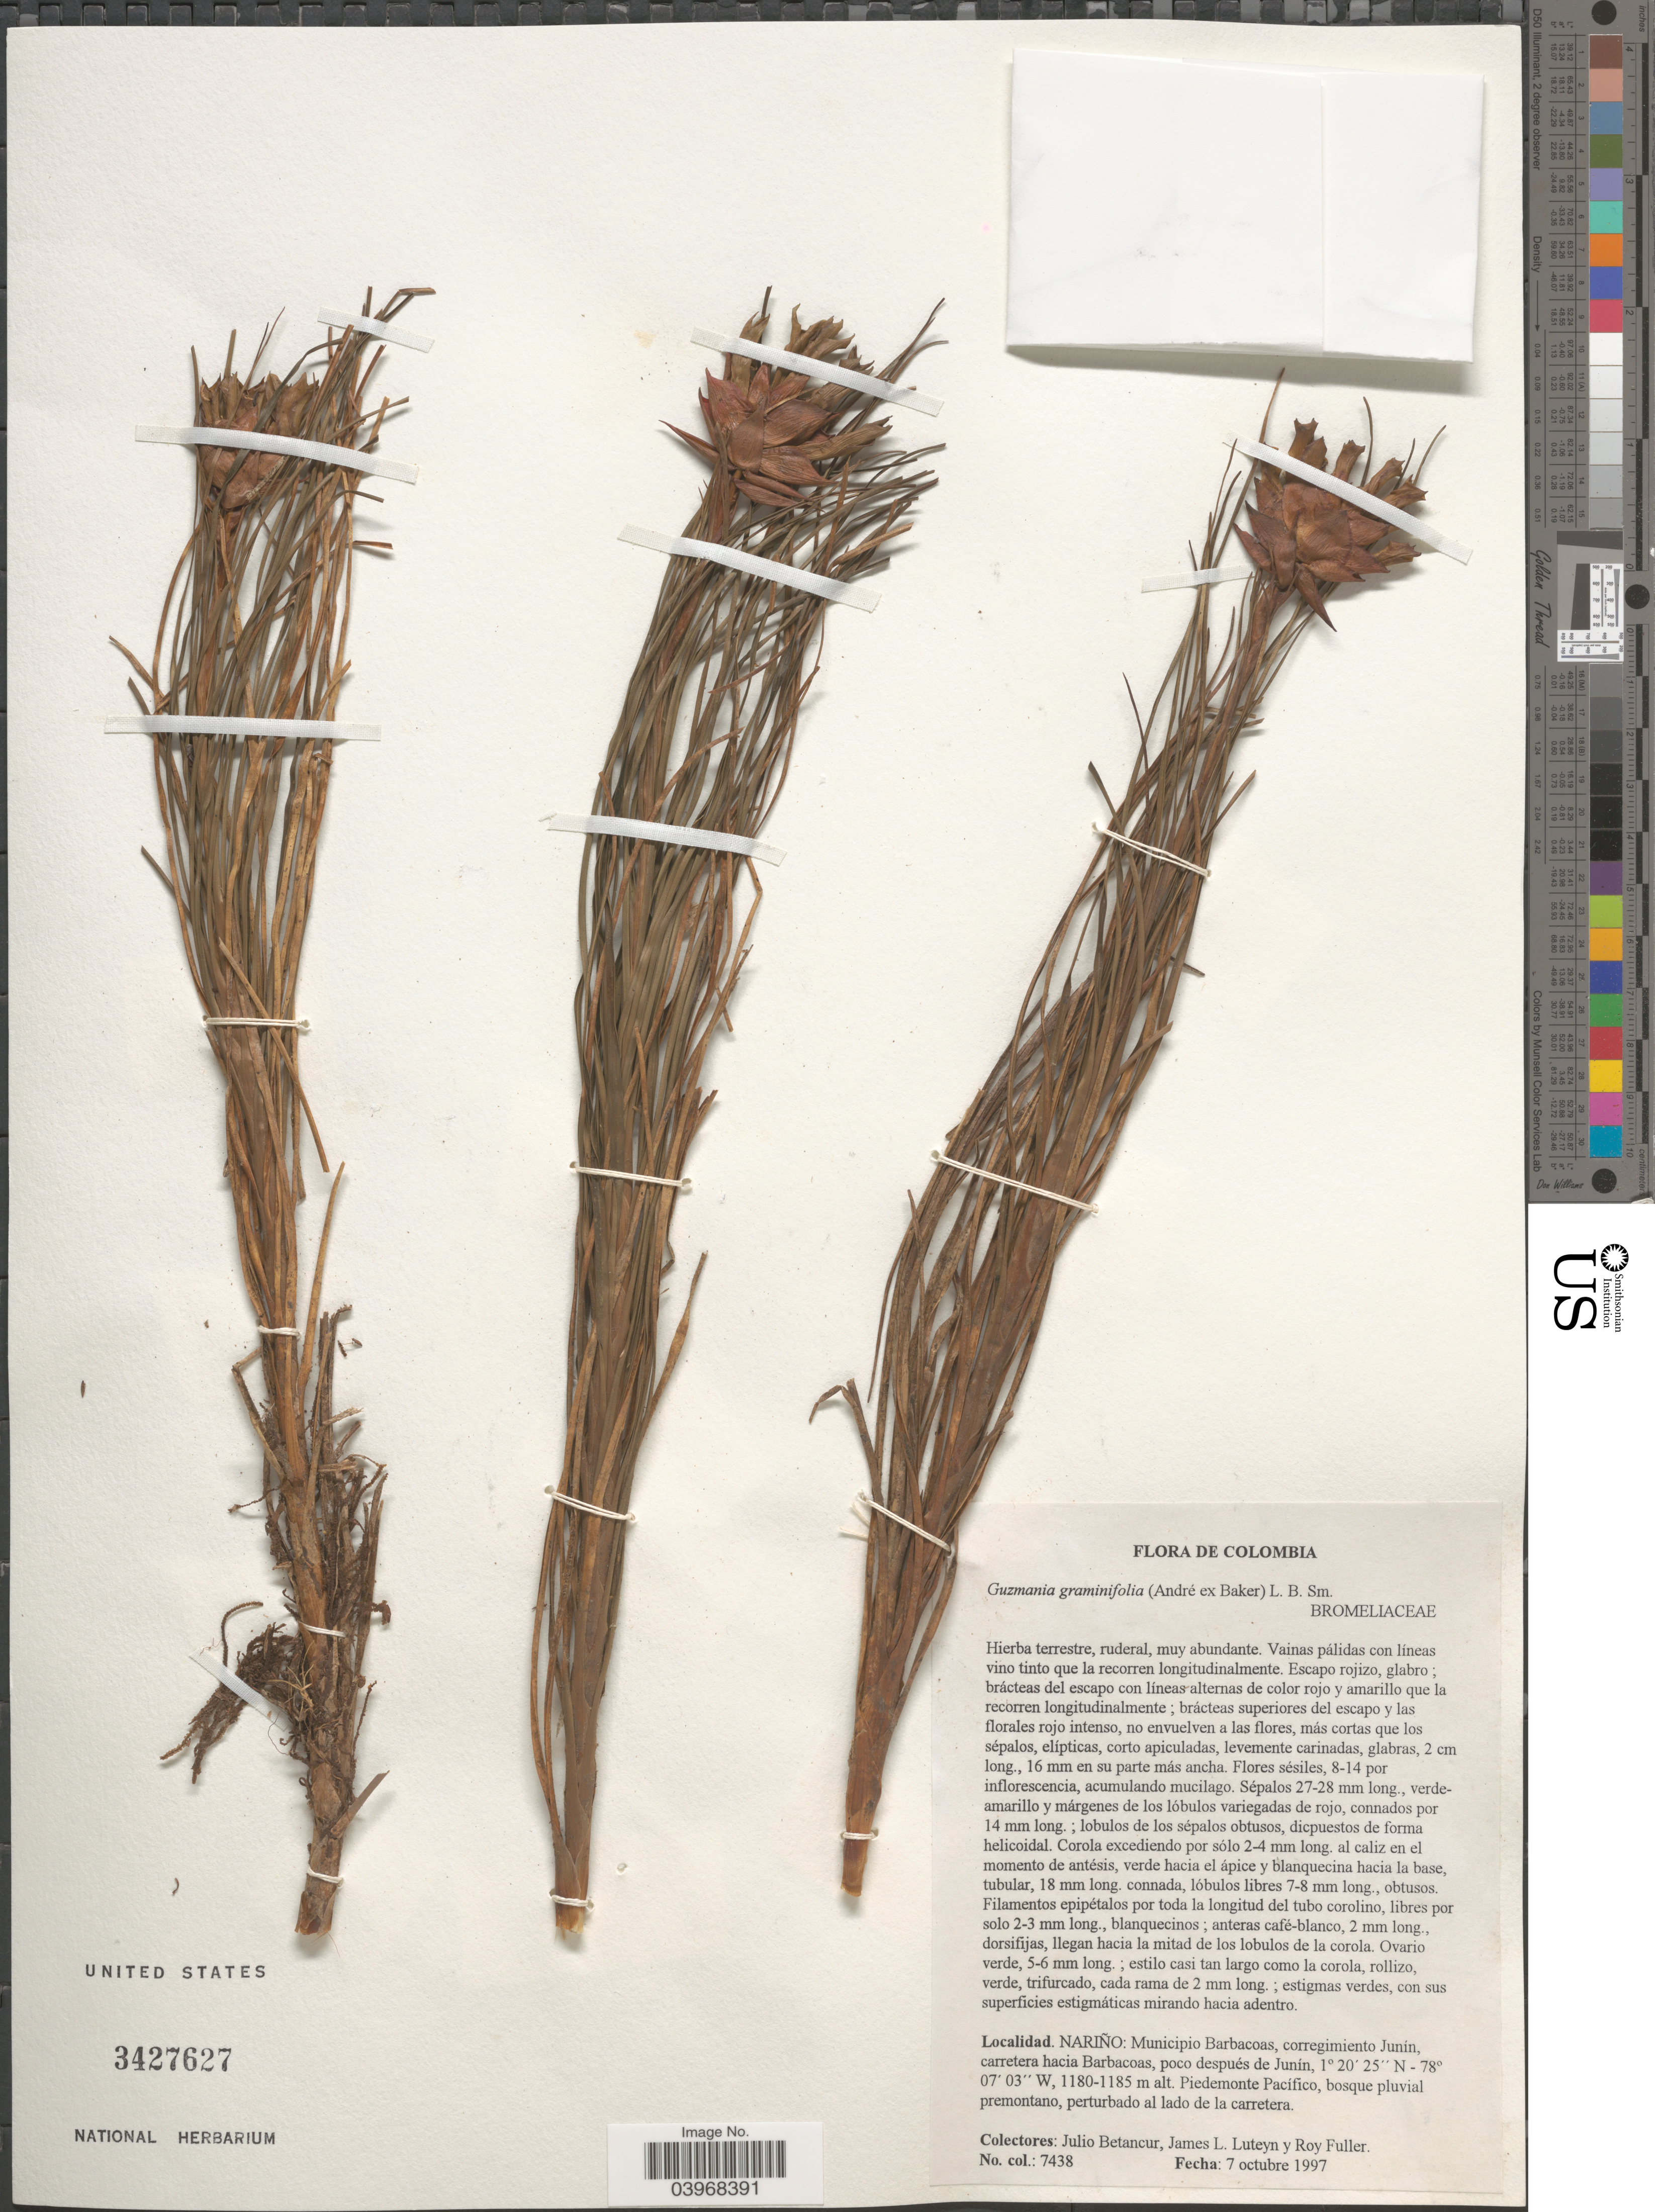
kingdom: Plantae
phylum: Tracheophyta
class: Liliopsida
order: Poales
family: Bromeliaceae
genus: Guzmania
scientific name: Guzmania graminifolia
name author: (André ex Baker) L.B. Sm.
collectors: J. Betancur, J. L. Luteyn & R. Fuller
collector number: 7438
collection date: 1997-10-07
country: Colombia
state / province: Nariño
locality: Municipio Barbacoas, corregimiento Junín, carretera hacia Barbacoas, poco después de Junín. Piedemonte Pacífico.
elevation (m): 1180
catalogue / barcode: US 3427627